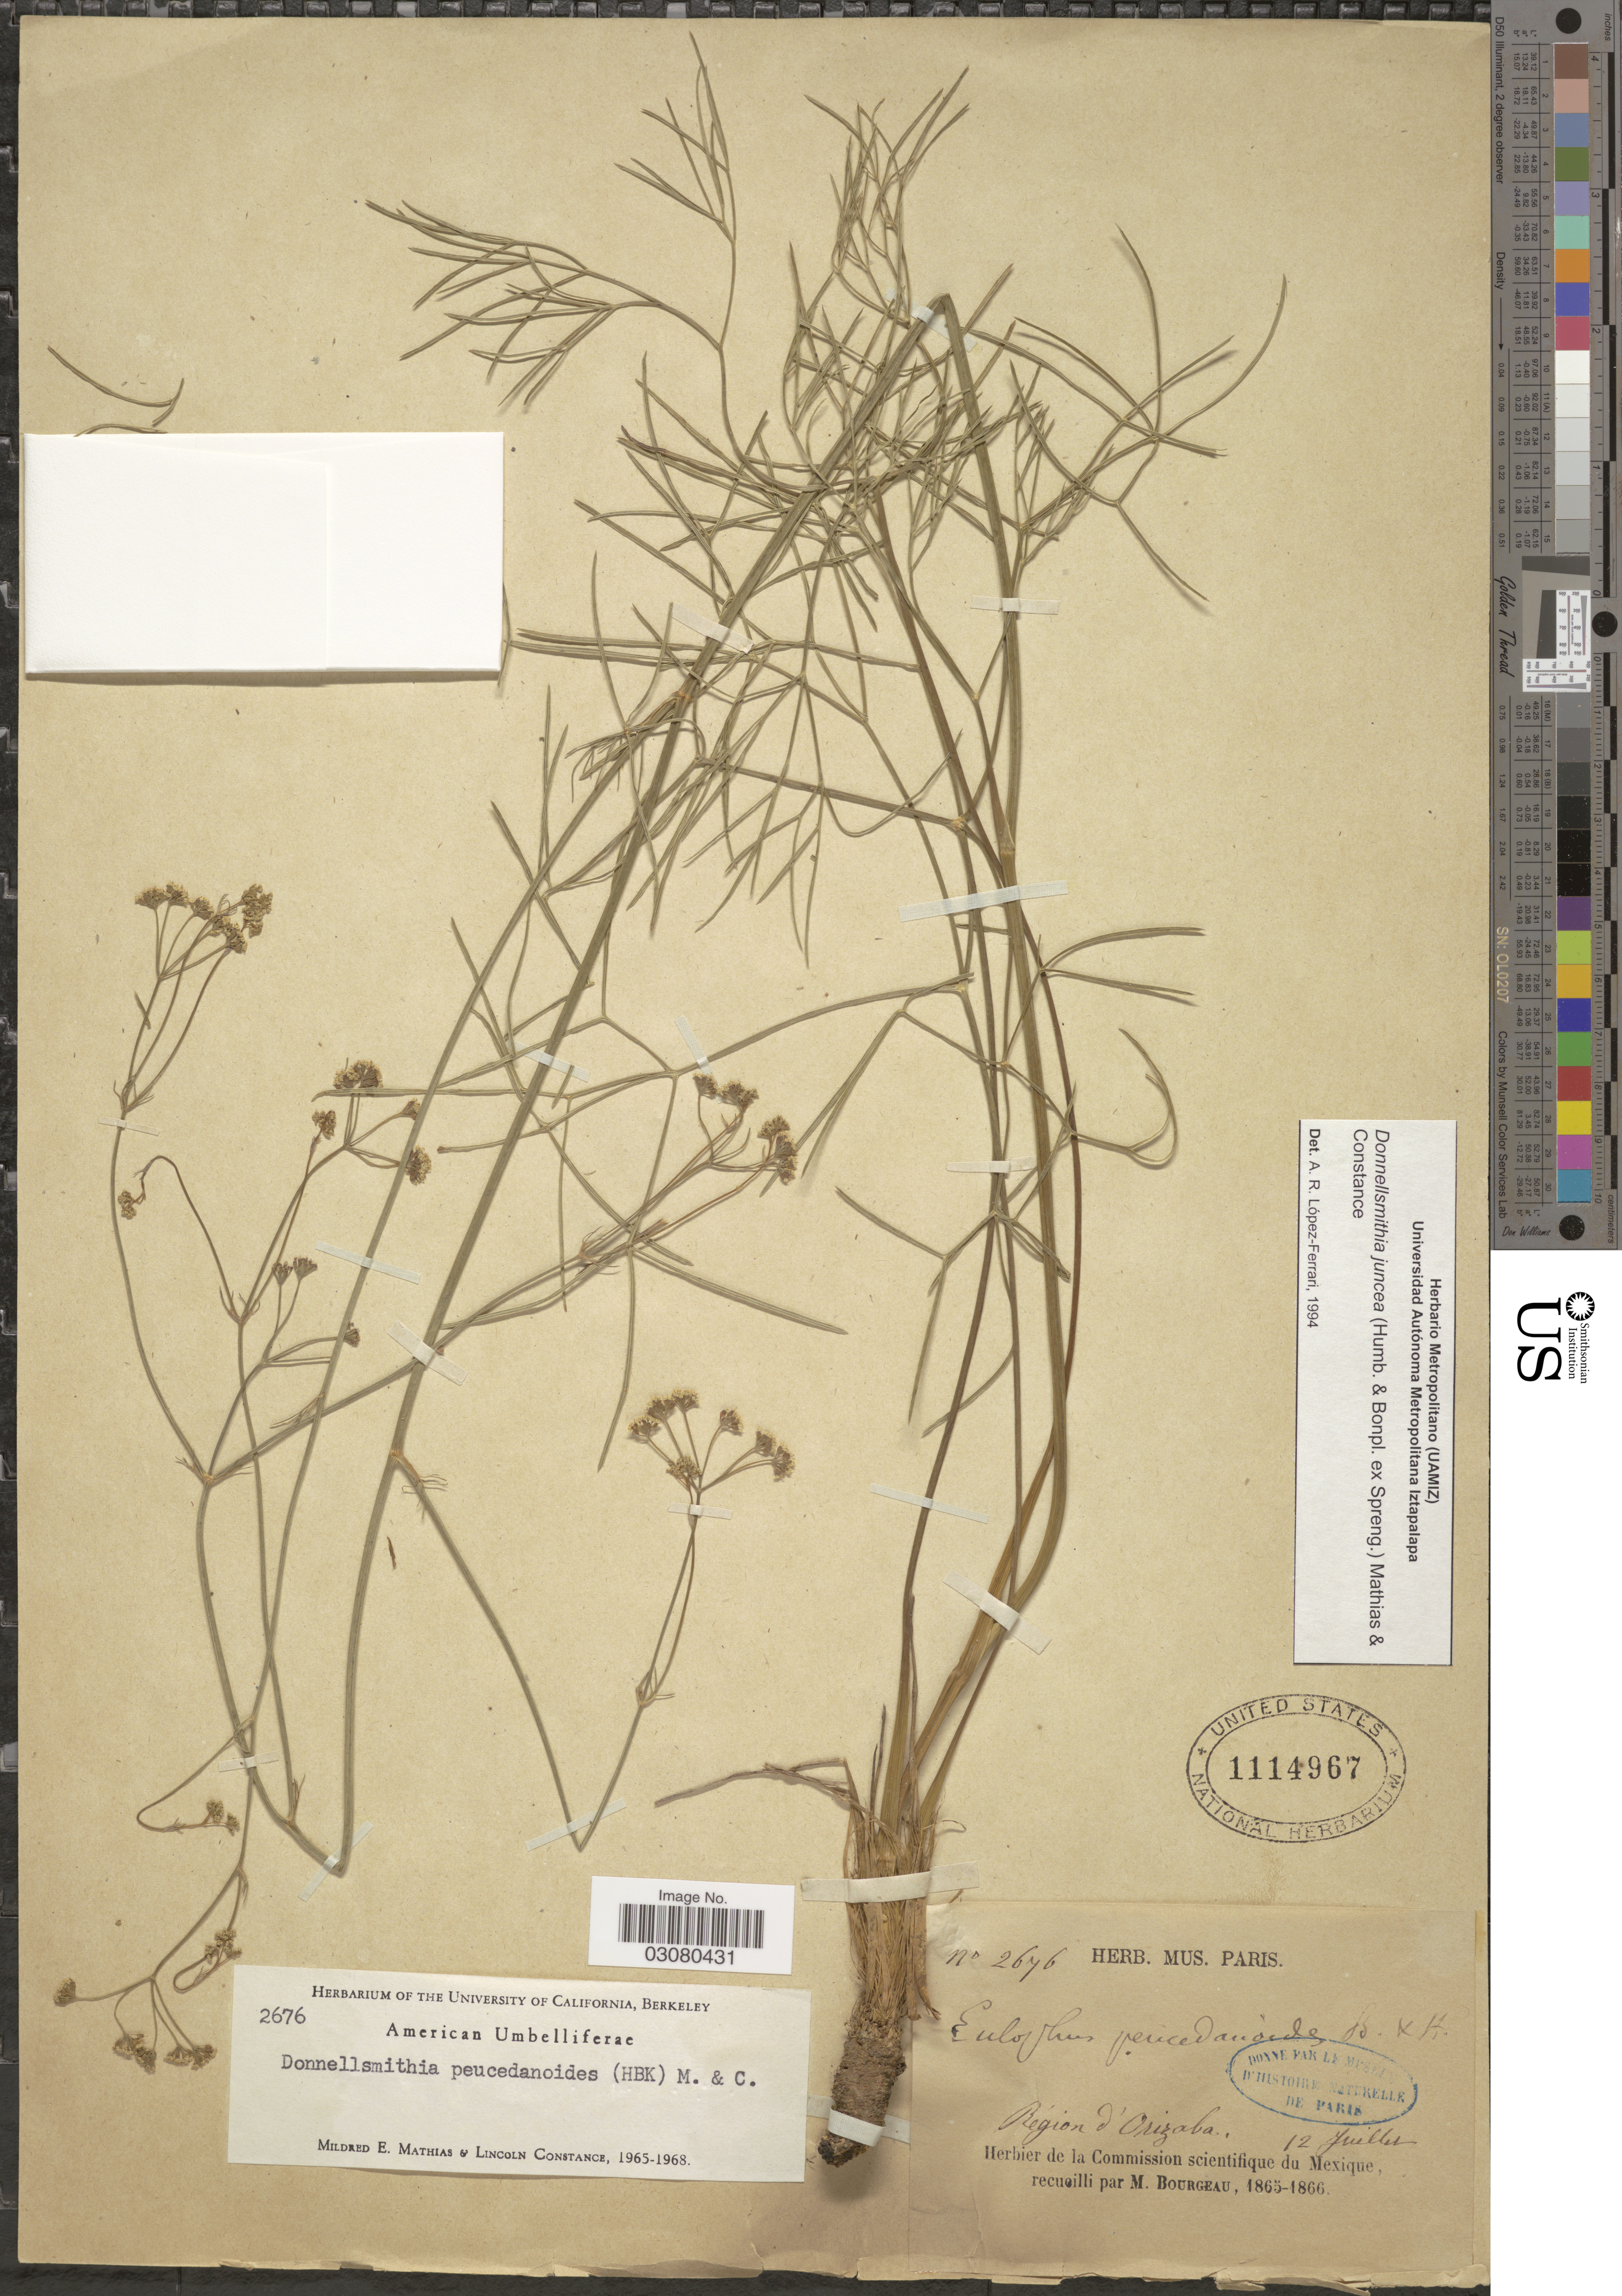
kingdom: Plantae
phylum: Tracheophyta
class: Magnoliopsida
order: Apiales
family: Apiaceae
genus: Donnellsmithia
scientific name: Donnellsmithia juncea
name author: (Humb. & Bonpl. ex Spreng.) Mathias & Constance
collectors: M. Bourgeau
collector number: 2676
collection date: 1865-07-12/1866-07-12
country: Mexico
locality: Region d'Orizaba.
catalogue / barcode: US 1114967